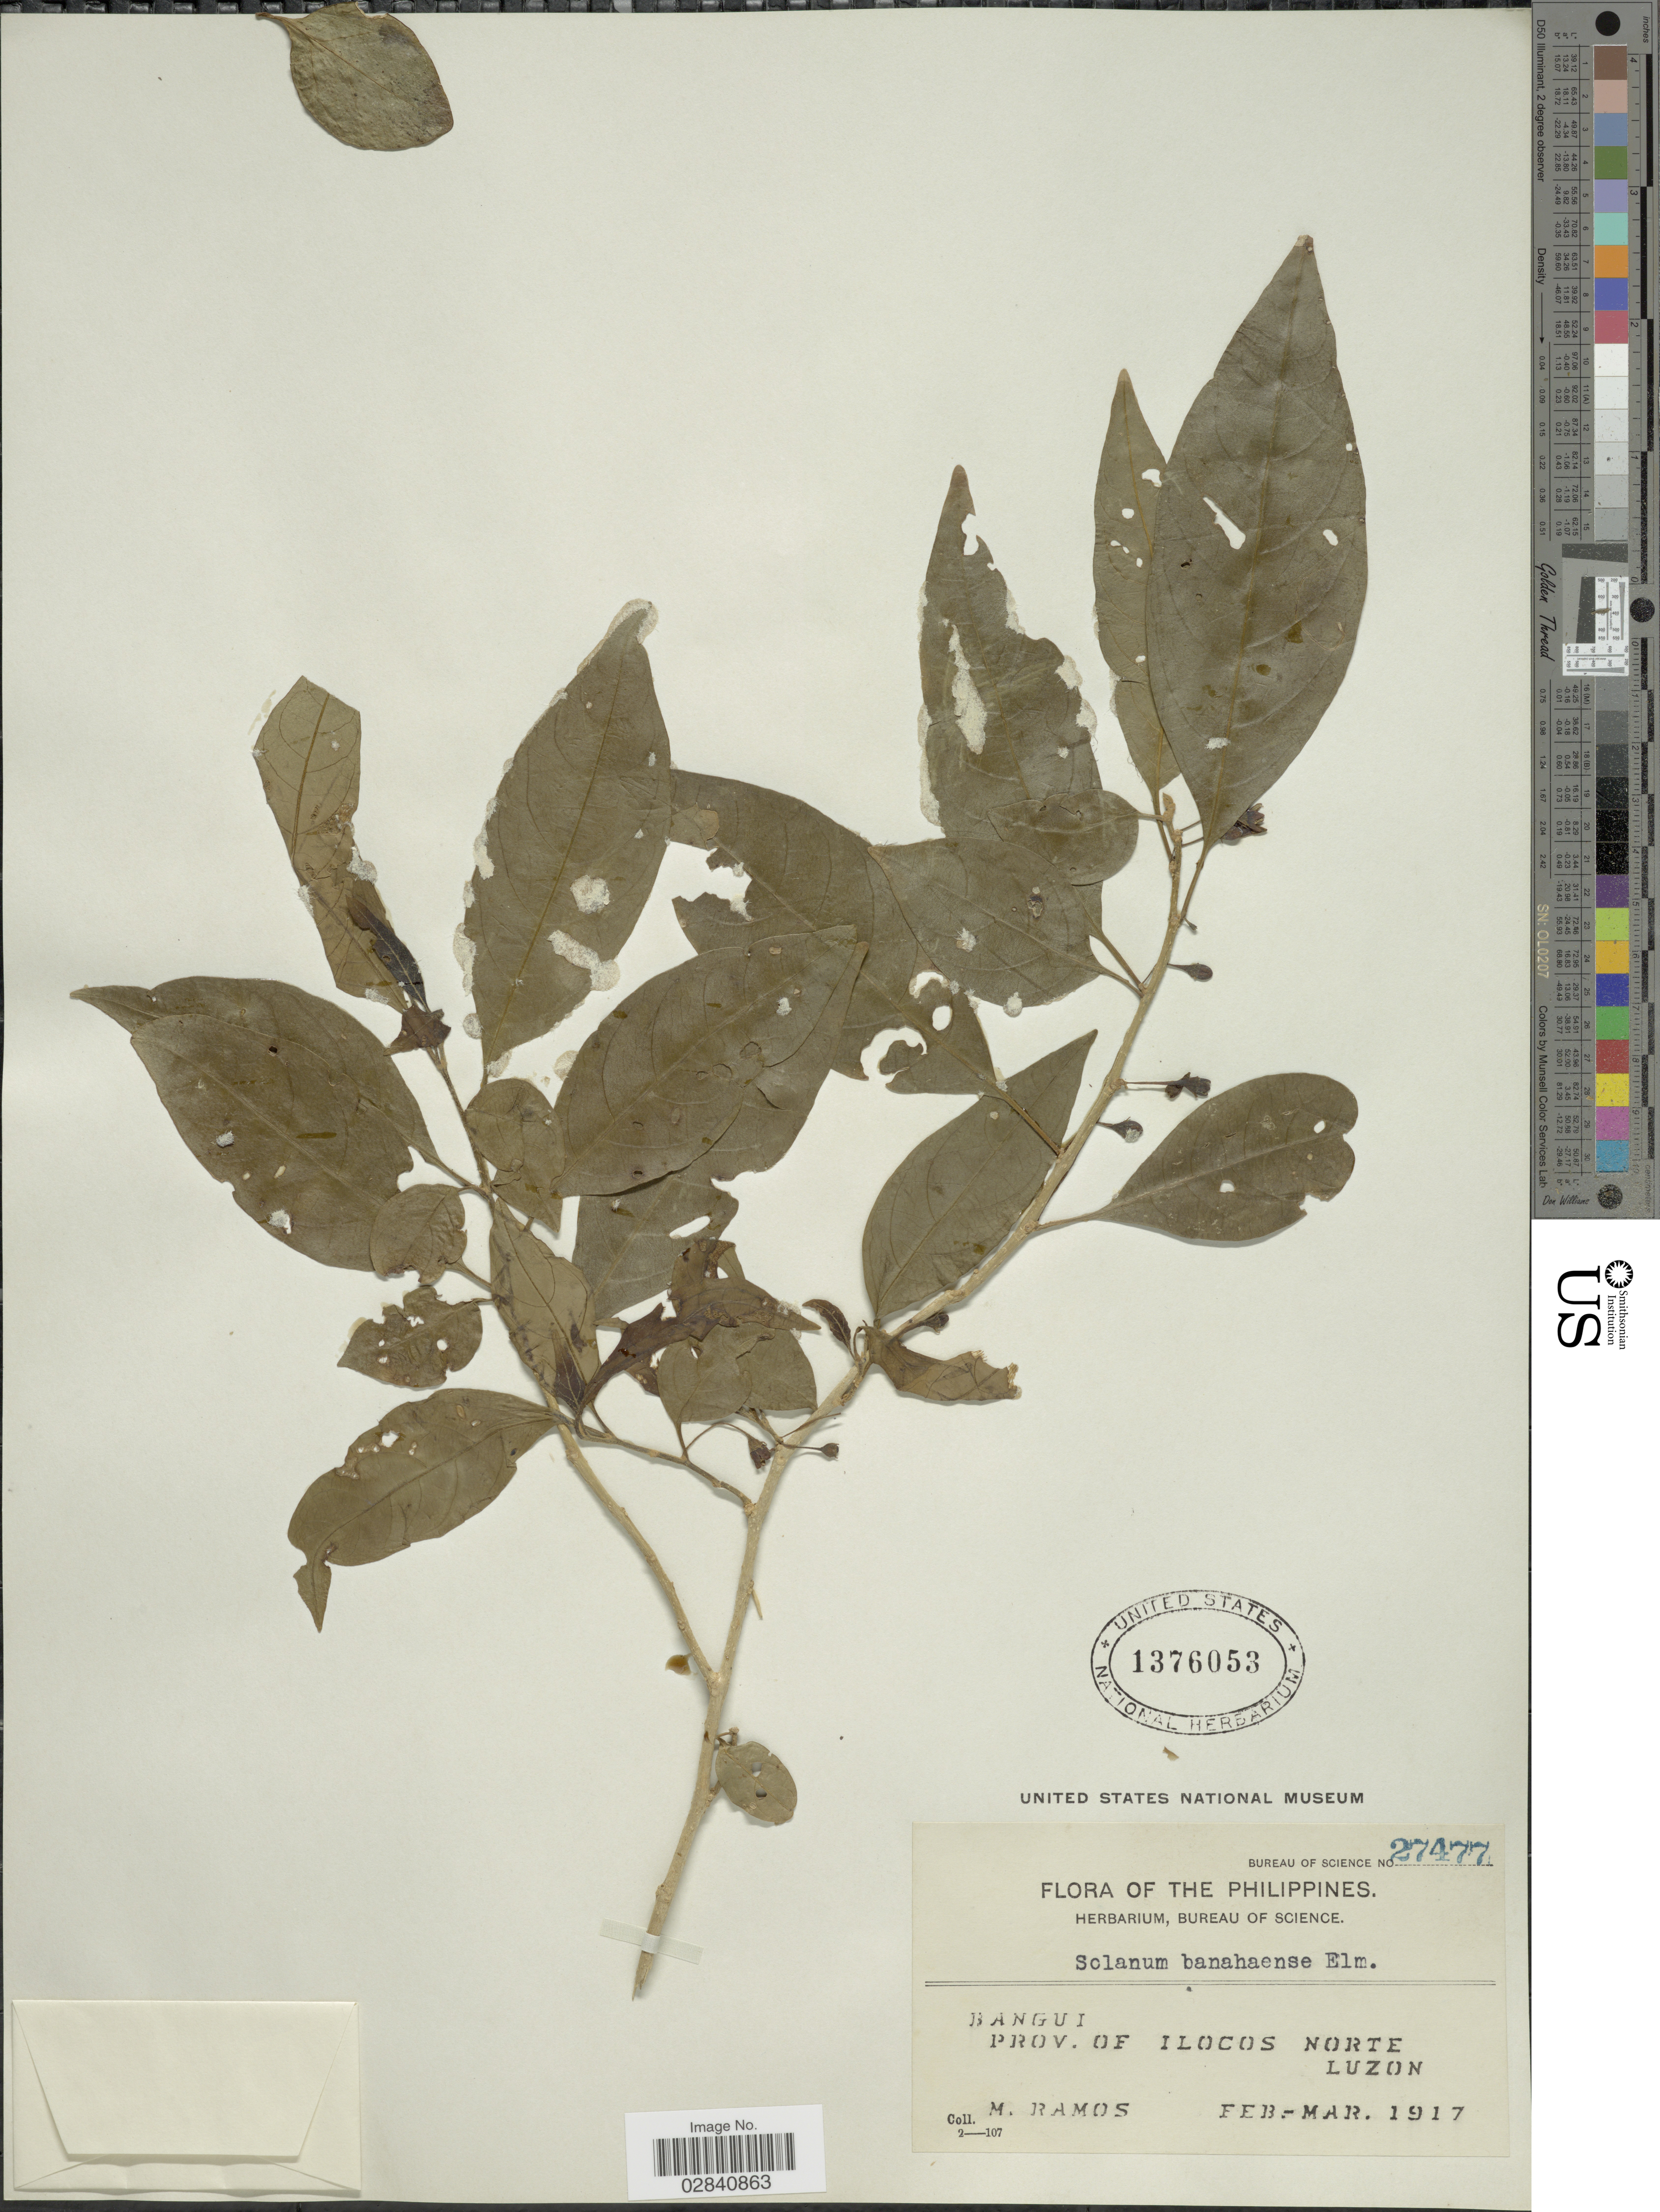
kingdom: Plantae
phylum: Tracheophyta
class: Magnoliopsida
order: Solanales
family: Solanaceae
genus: Lycianthes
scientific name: Lycianthes banahaensis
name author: (Elmer) Bitt.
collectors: M. Ramos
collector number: Bureau of Science 27477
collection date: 1917-02/1917-03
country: Philippines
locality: Bangui, Prov. of Ilocos Norte, Luzon.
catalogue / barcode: US 1376053